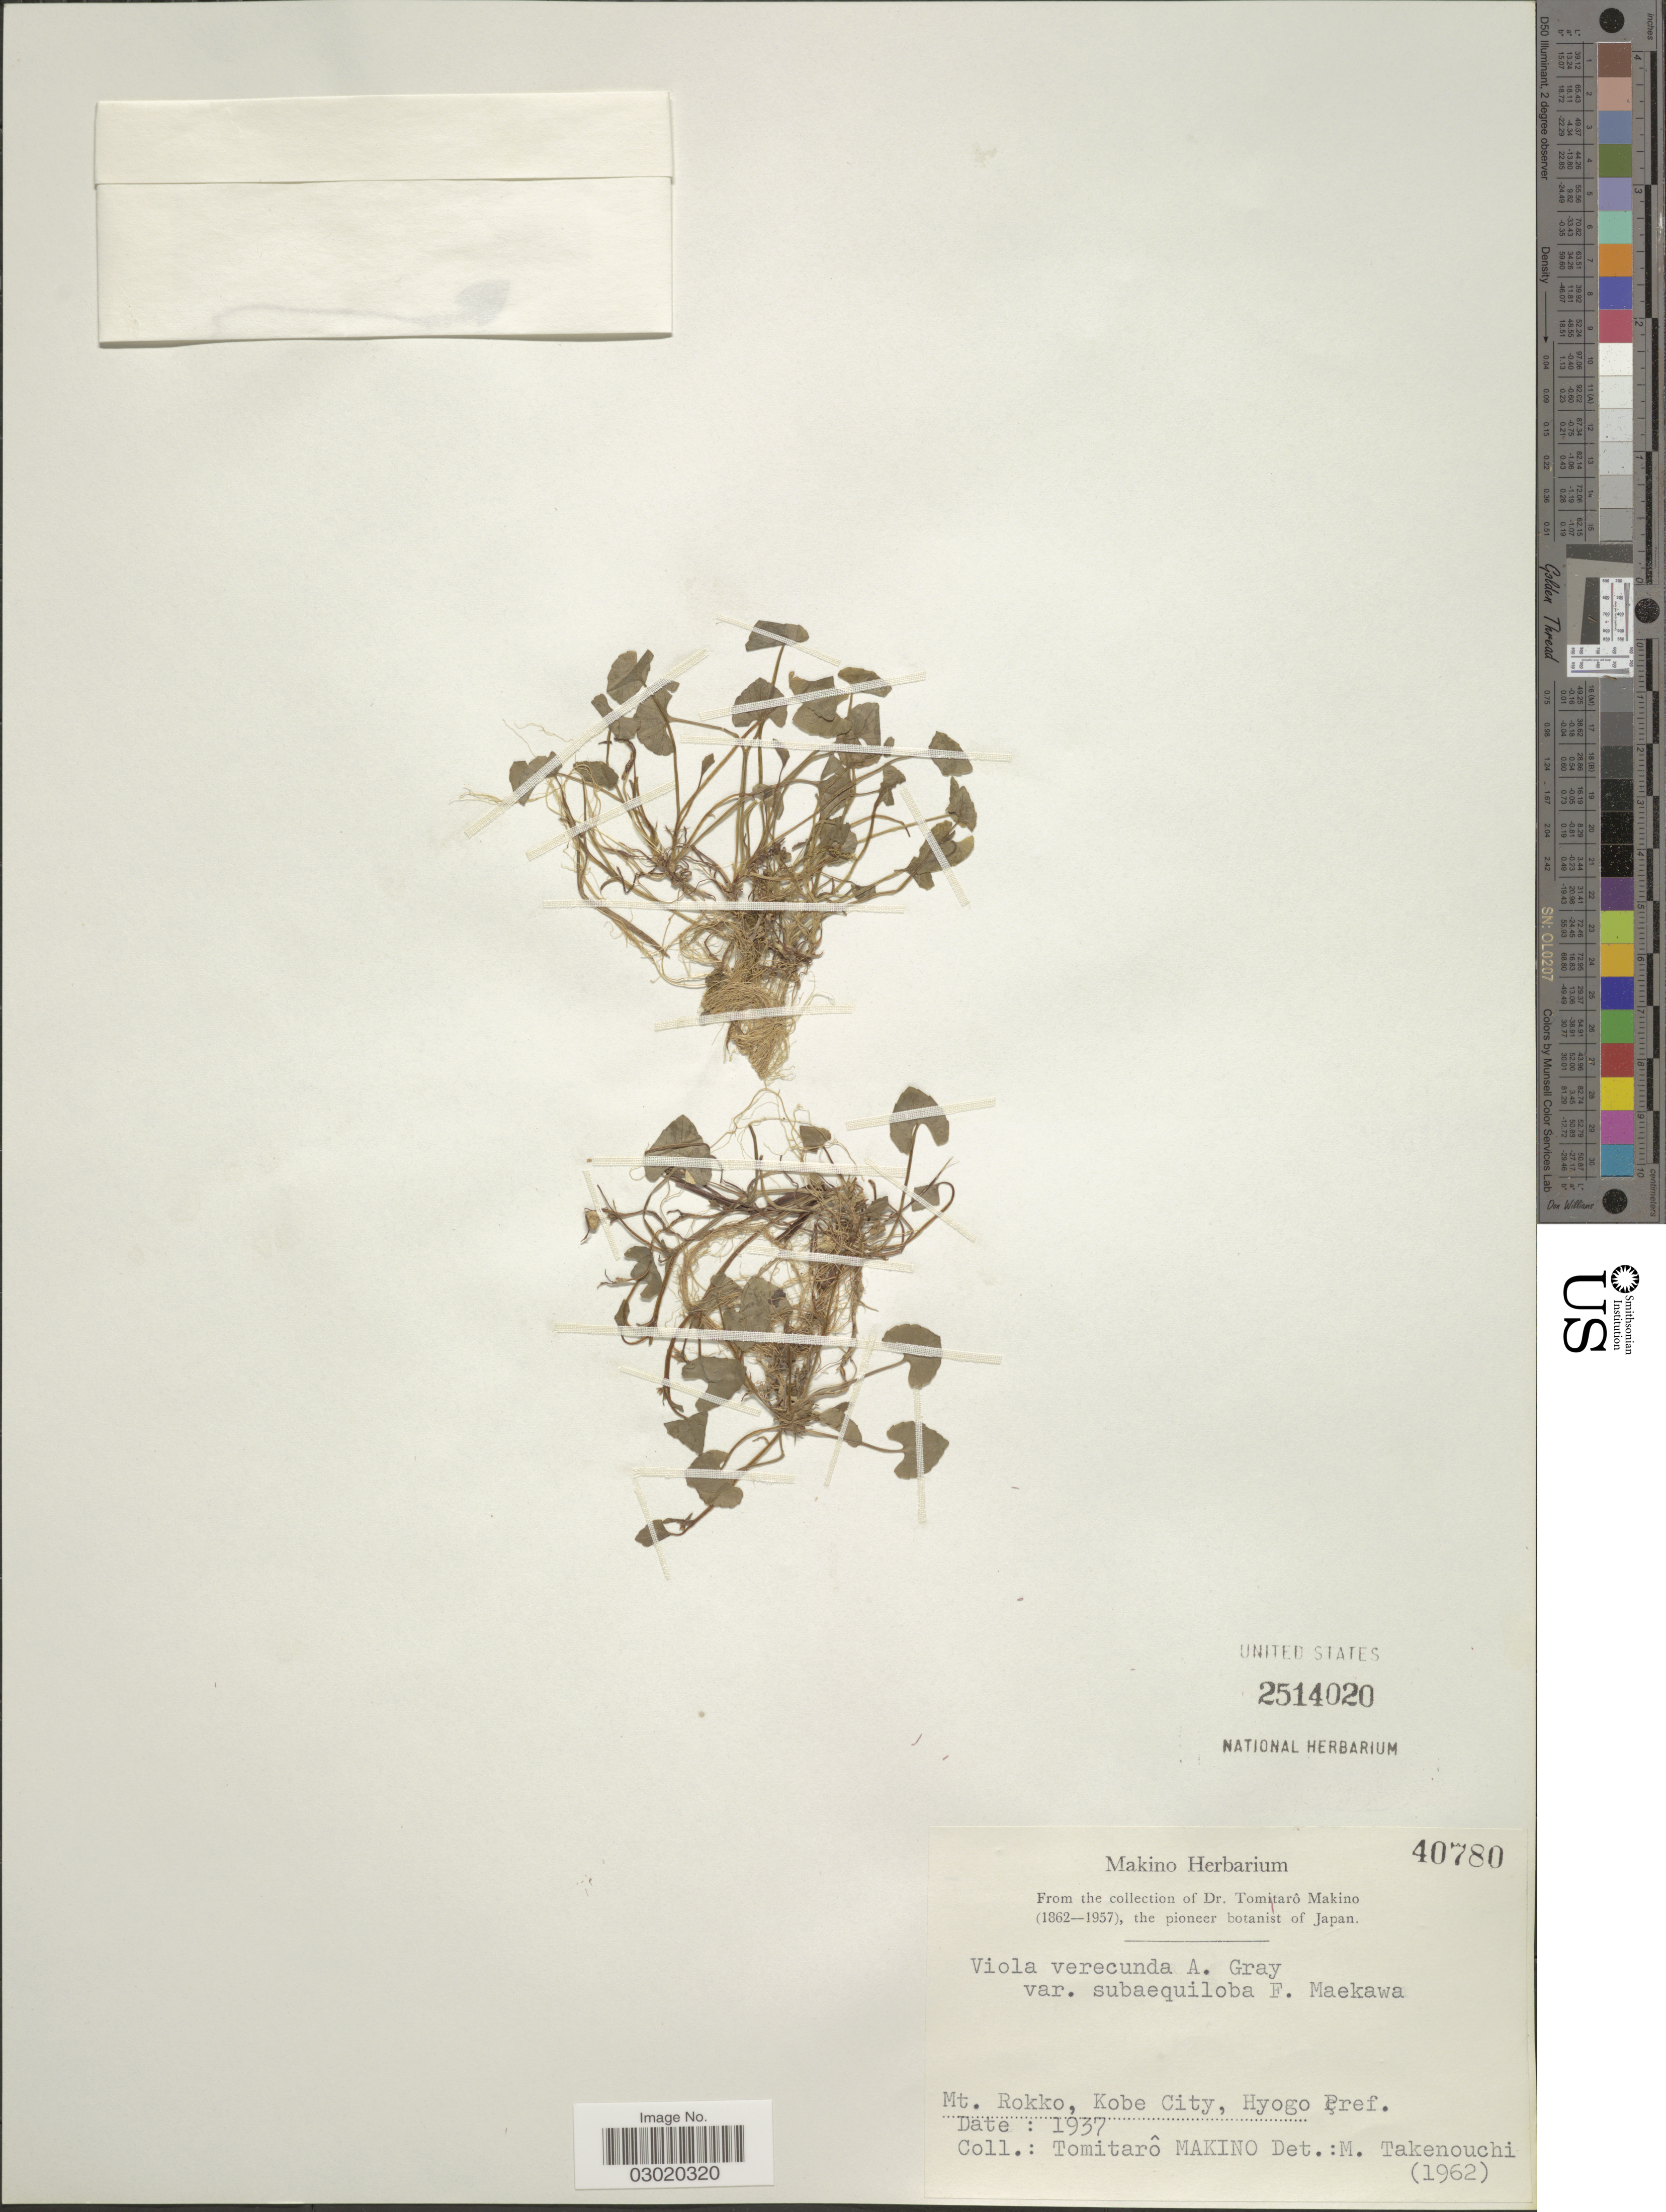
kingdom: Plantae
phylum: Tracheophyta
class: Magnoliopsida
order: Malpighiales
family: Violaceae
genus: Viola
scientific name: Viola verecunda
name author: A. Gray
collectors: T. Makino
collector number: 40780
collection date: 1937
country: Japan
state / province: Hyogo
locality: Mt. Rokko, Kobe City, Hyogo Pref.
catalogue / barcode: US 2514020